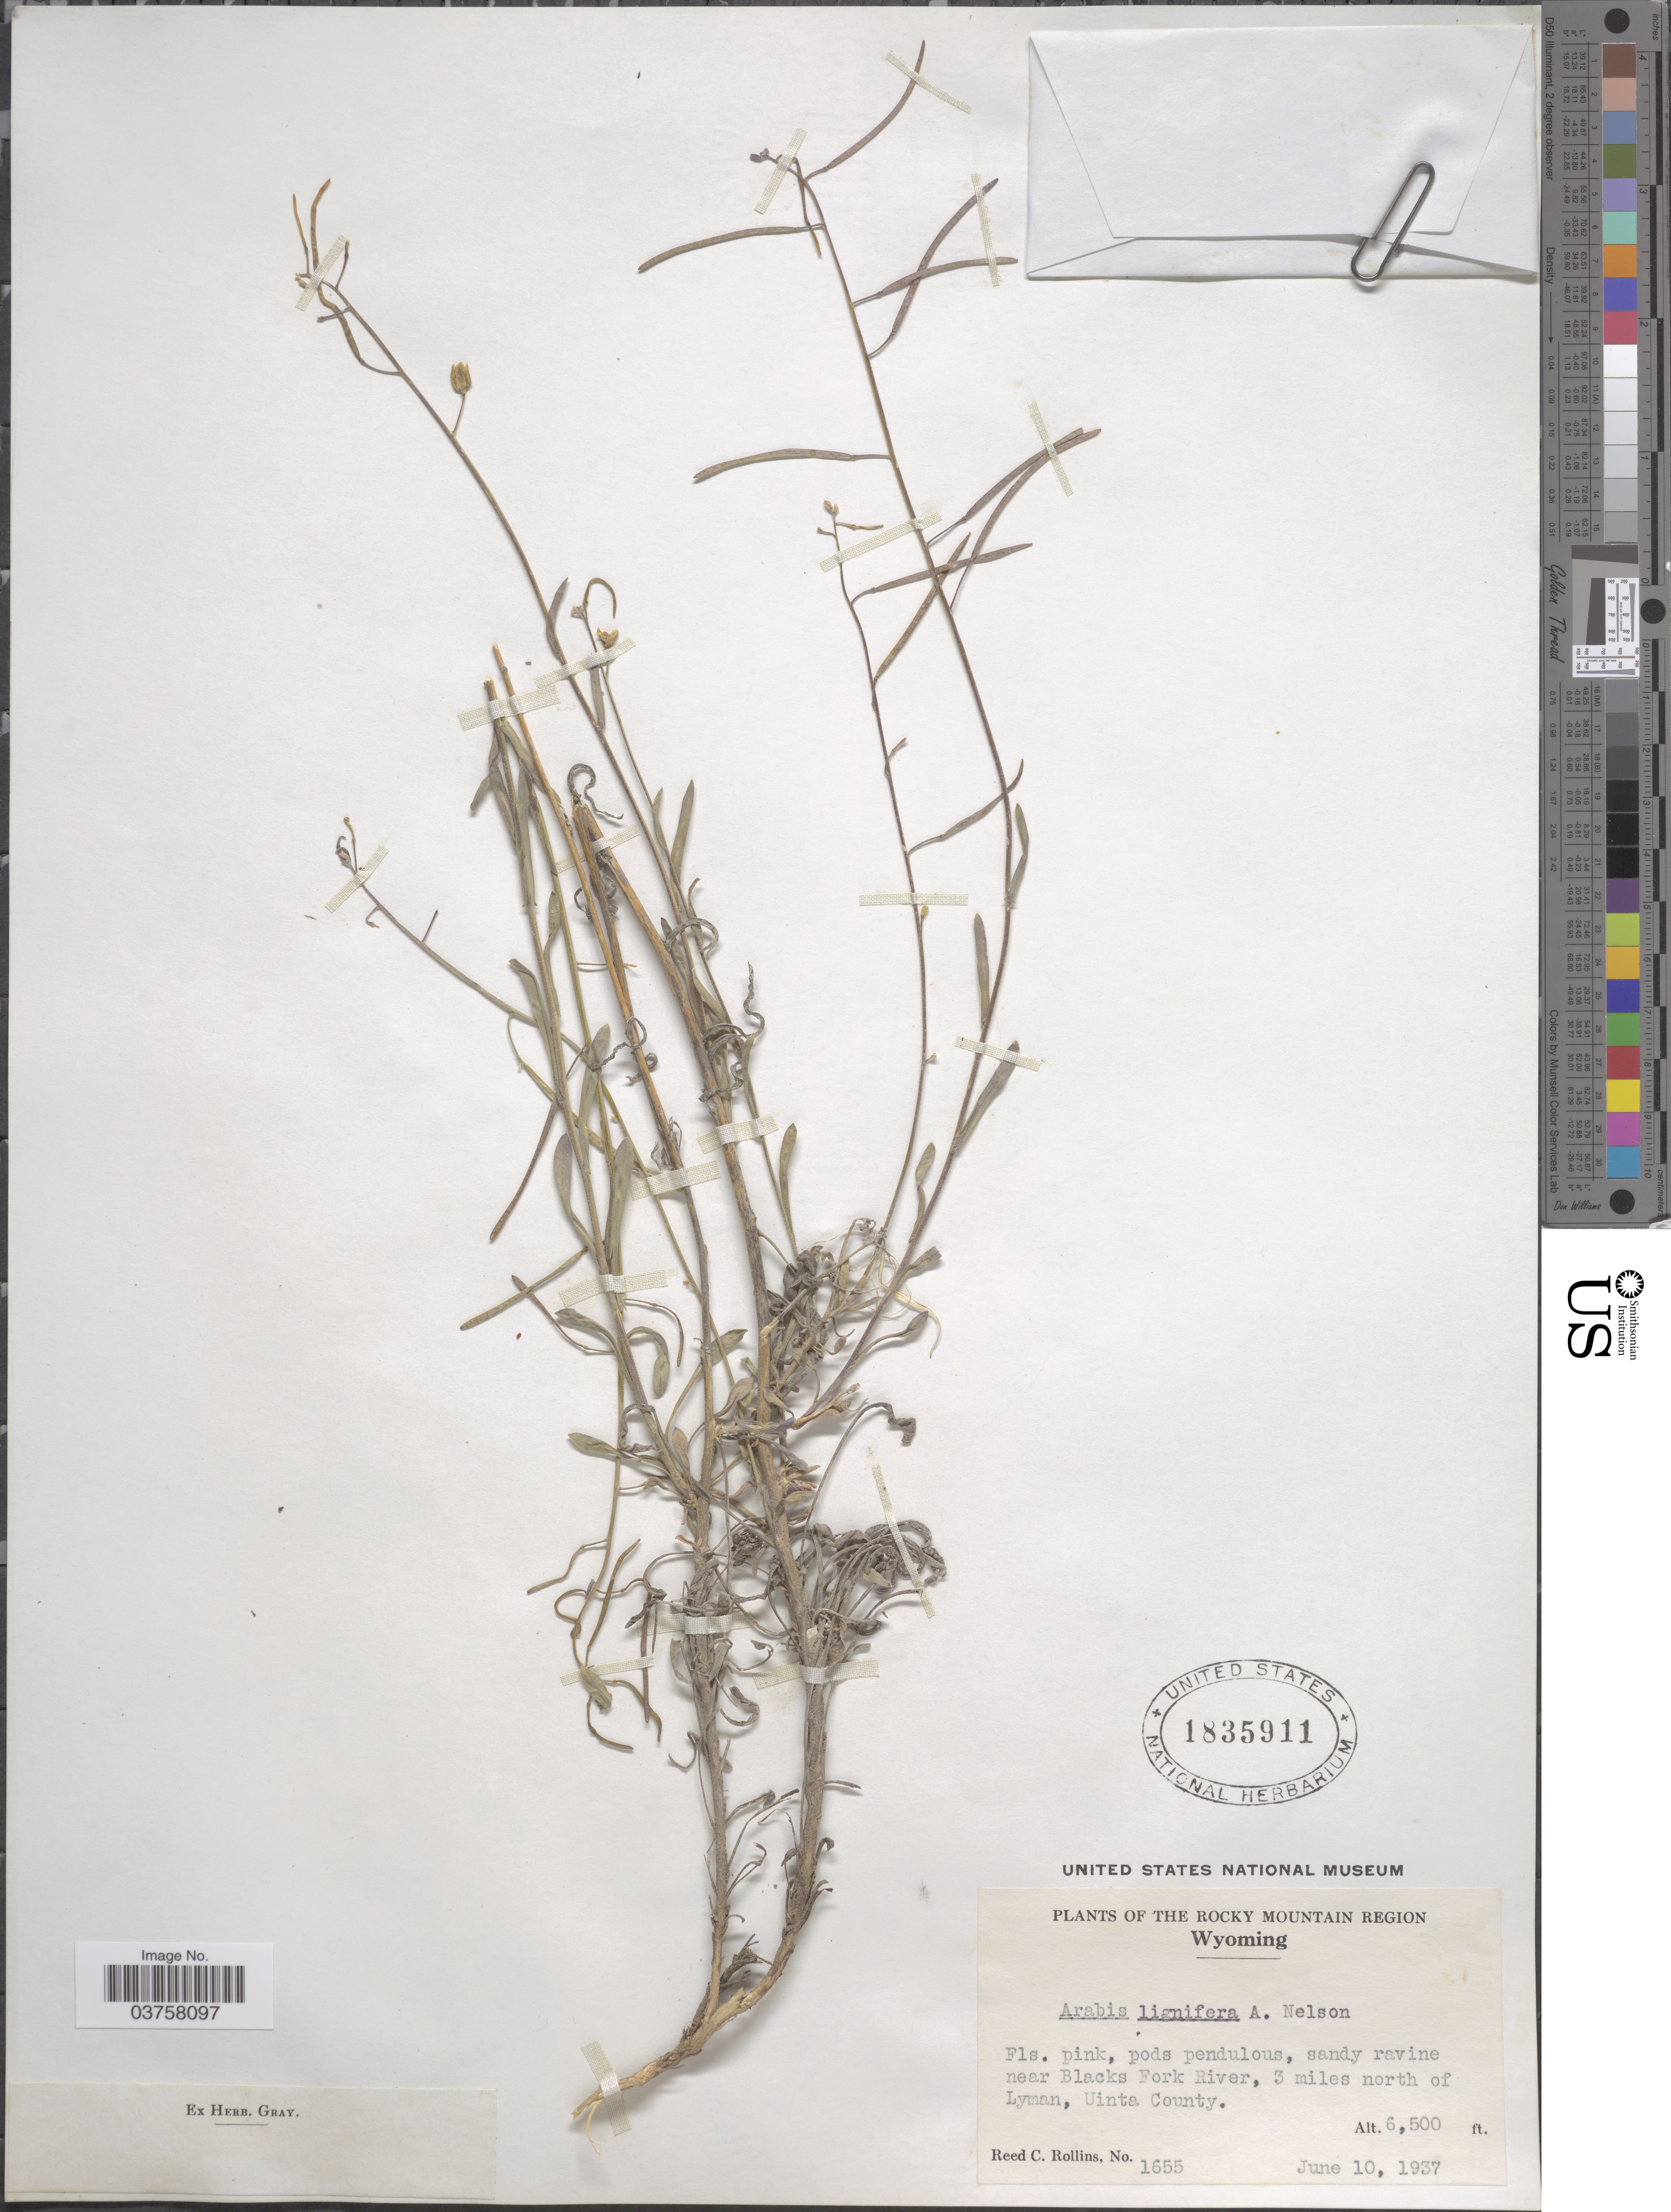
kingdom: Plantae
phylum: Tracheophyta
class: Magnoliopsida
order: Brassicales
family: Brassicaceae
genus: Arabis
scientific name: Arabis lignifera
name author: A. Nelson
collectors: R. C. Rollins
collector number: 1655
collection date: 1937-06-10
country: United States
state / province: Wyoming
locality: The Rocky Mountain Region. near Blacks Fork River, 3 miles north of Lyman, Uinta County.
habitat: sandy ravine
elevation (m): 1981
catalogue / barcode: US 1835911